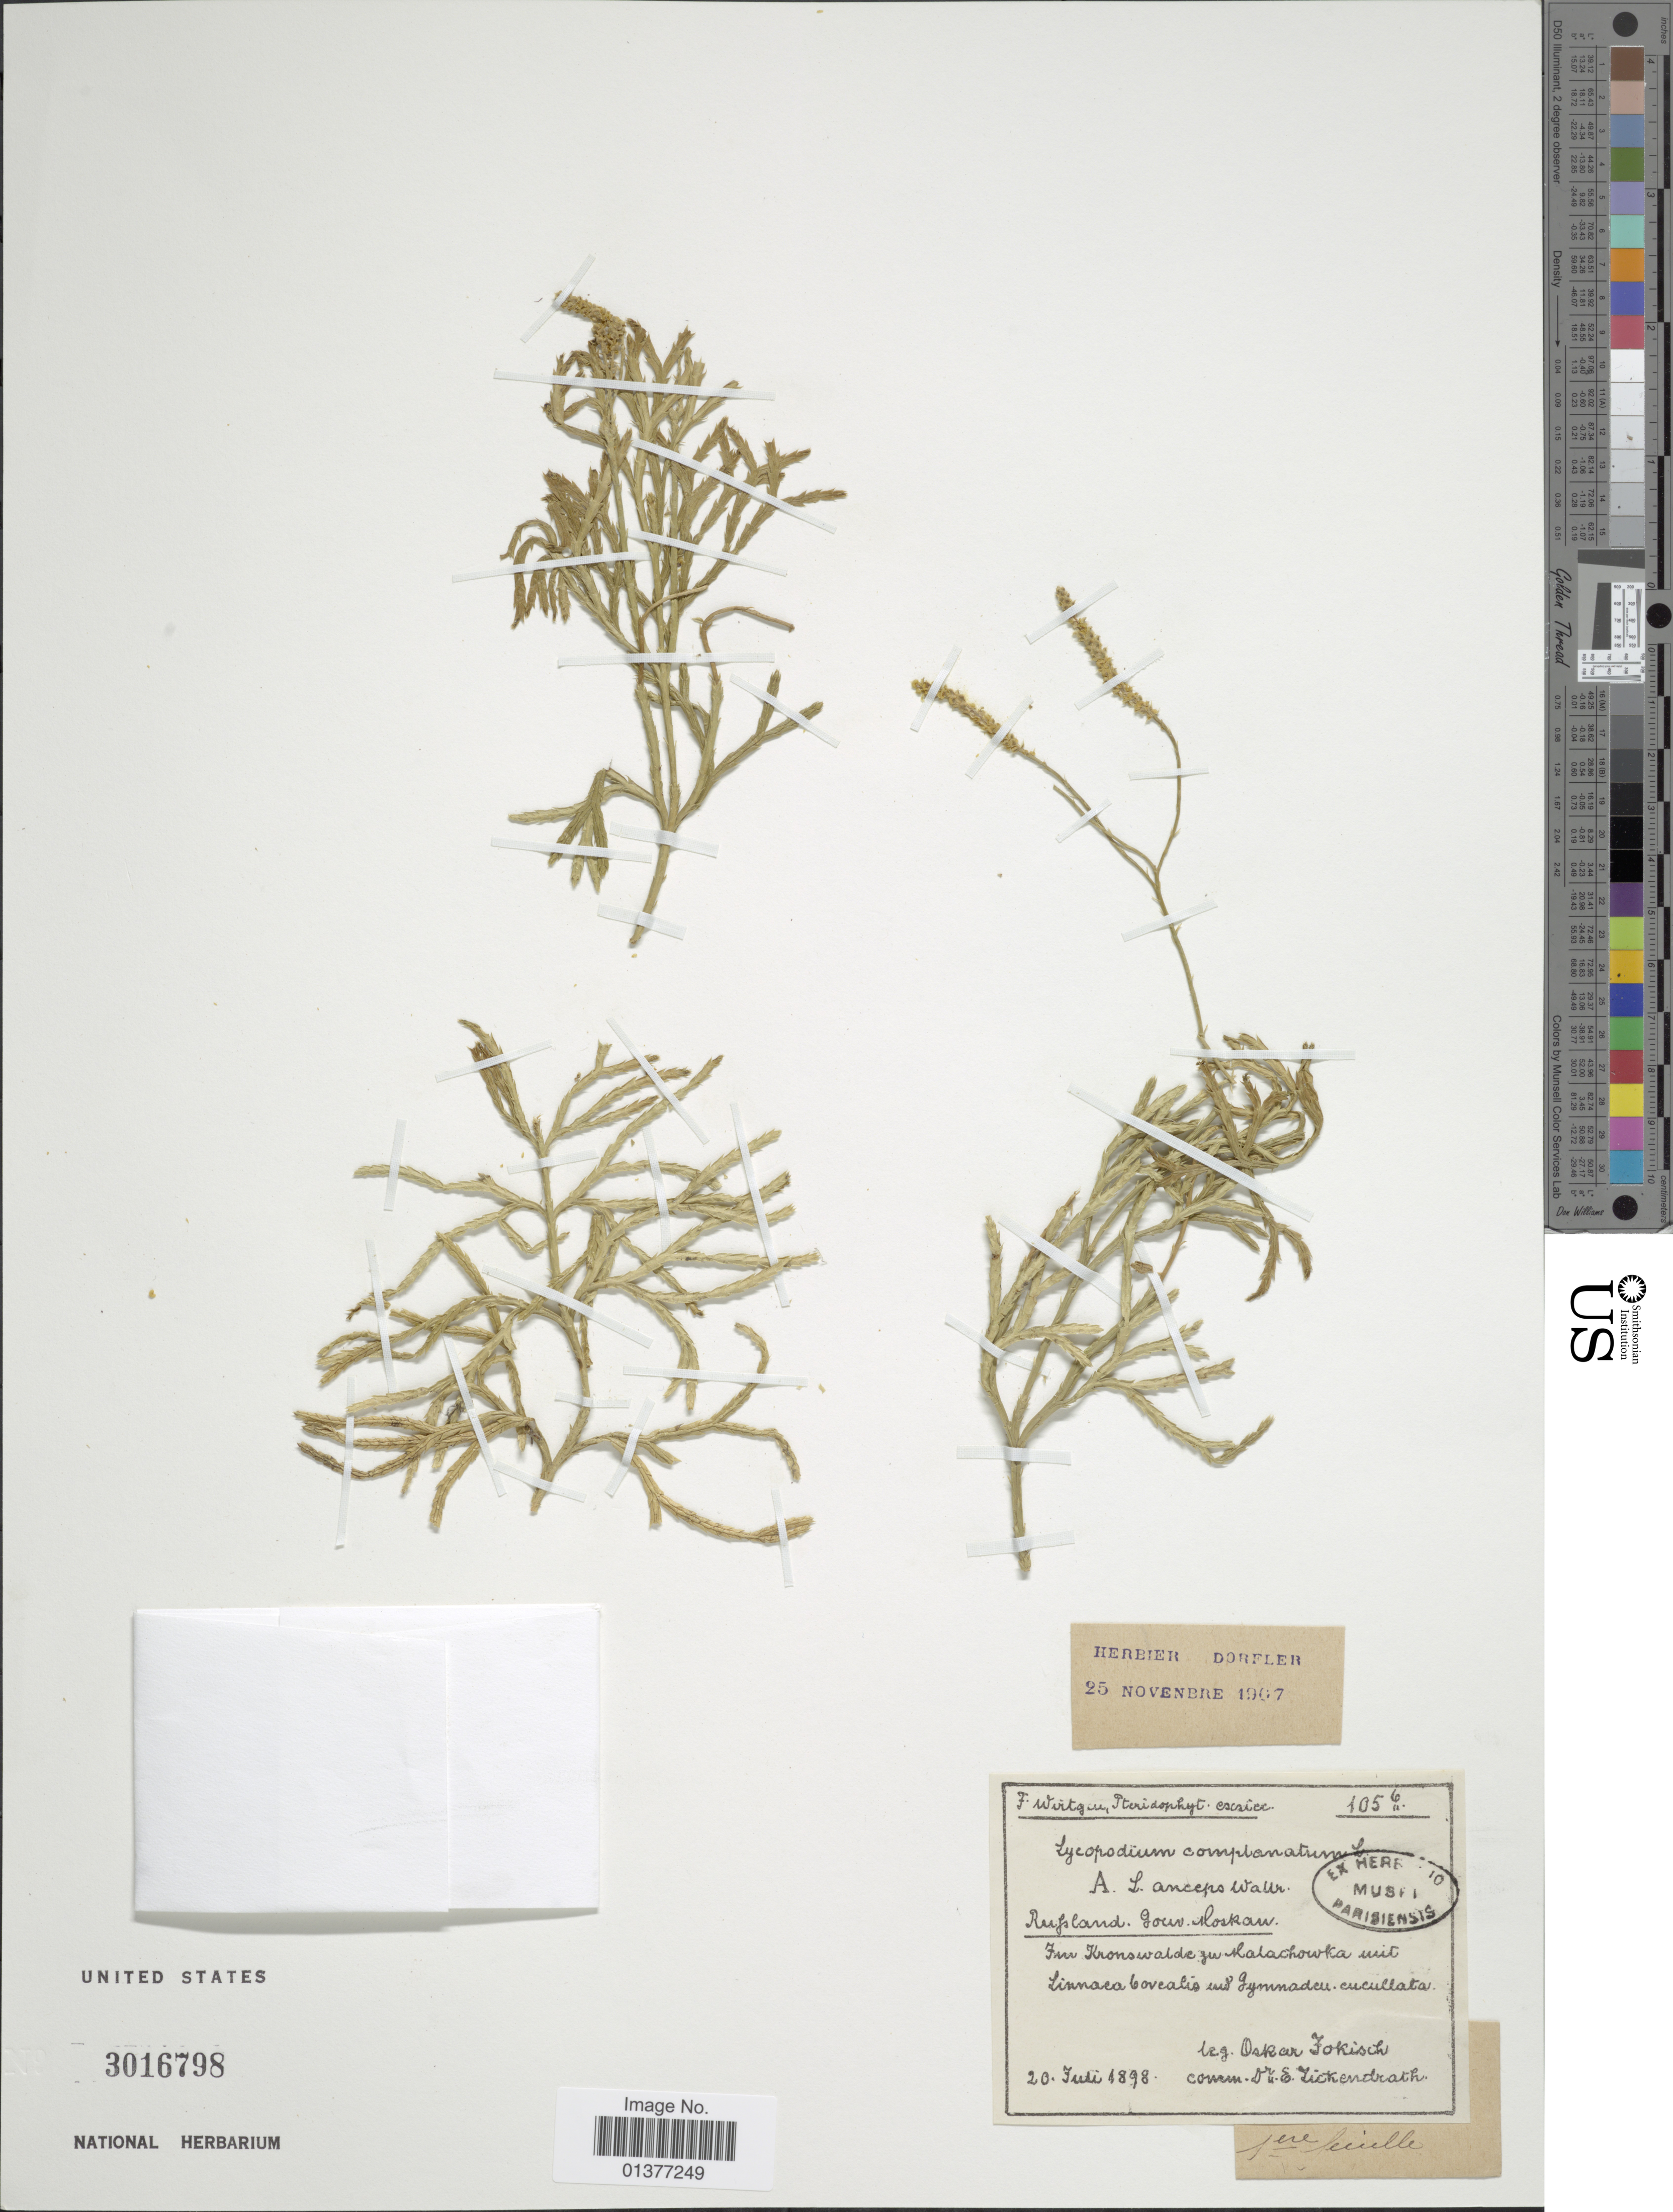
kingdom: Plantae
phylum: Tracheophyta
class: Lycopodiopsida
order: Lycopodiales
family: Lycopodiaceae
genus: Diphasiastrum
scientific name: Diphasiastrum complanatum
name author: (L.) Holub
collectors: O. Fokisch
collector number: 1056*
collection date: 1898-07-20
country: Russian Federation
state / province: Moscow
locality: Im Kronswalde in Kalachowka (Kalanchevskaya)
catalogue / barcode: US 3016798